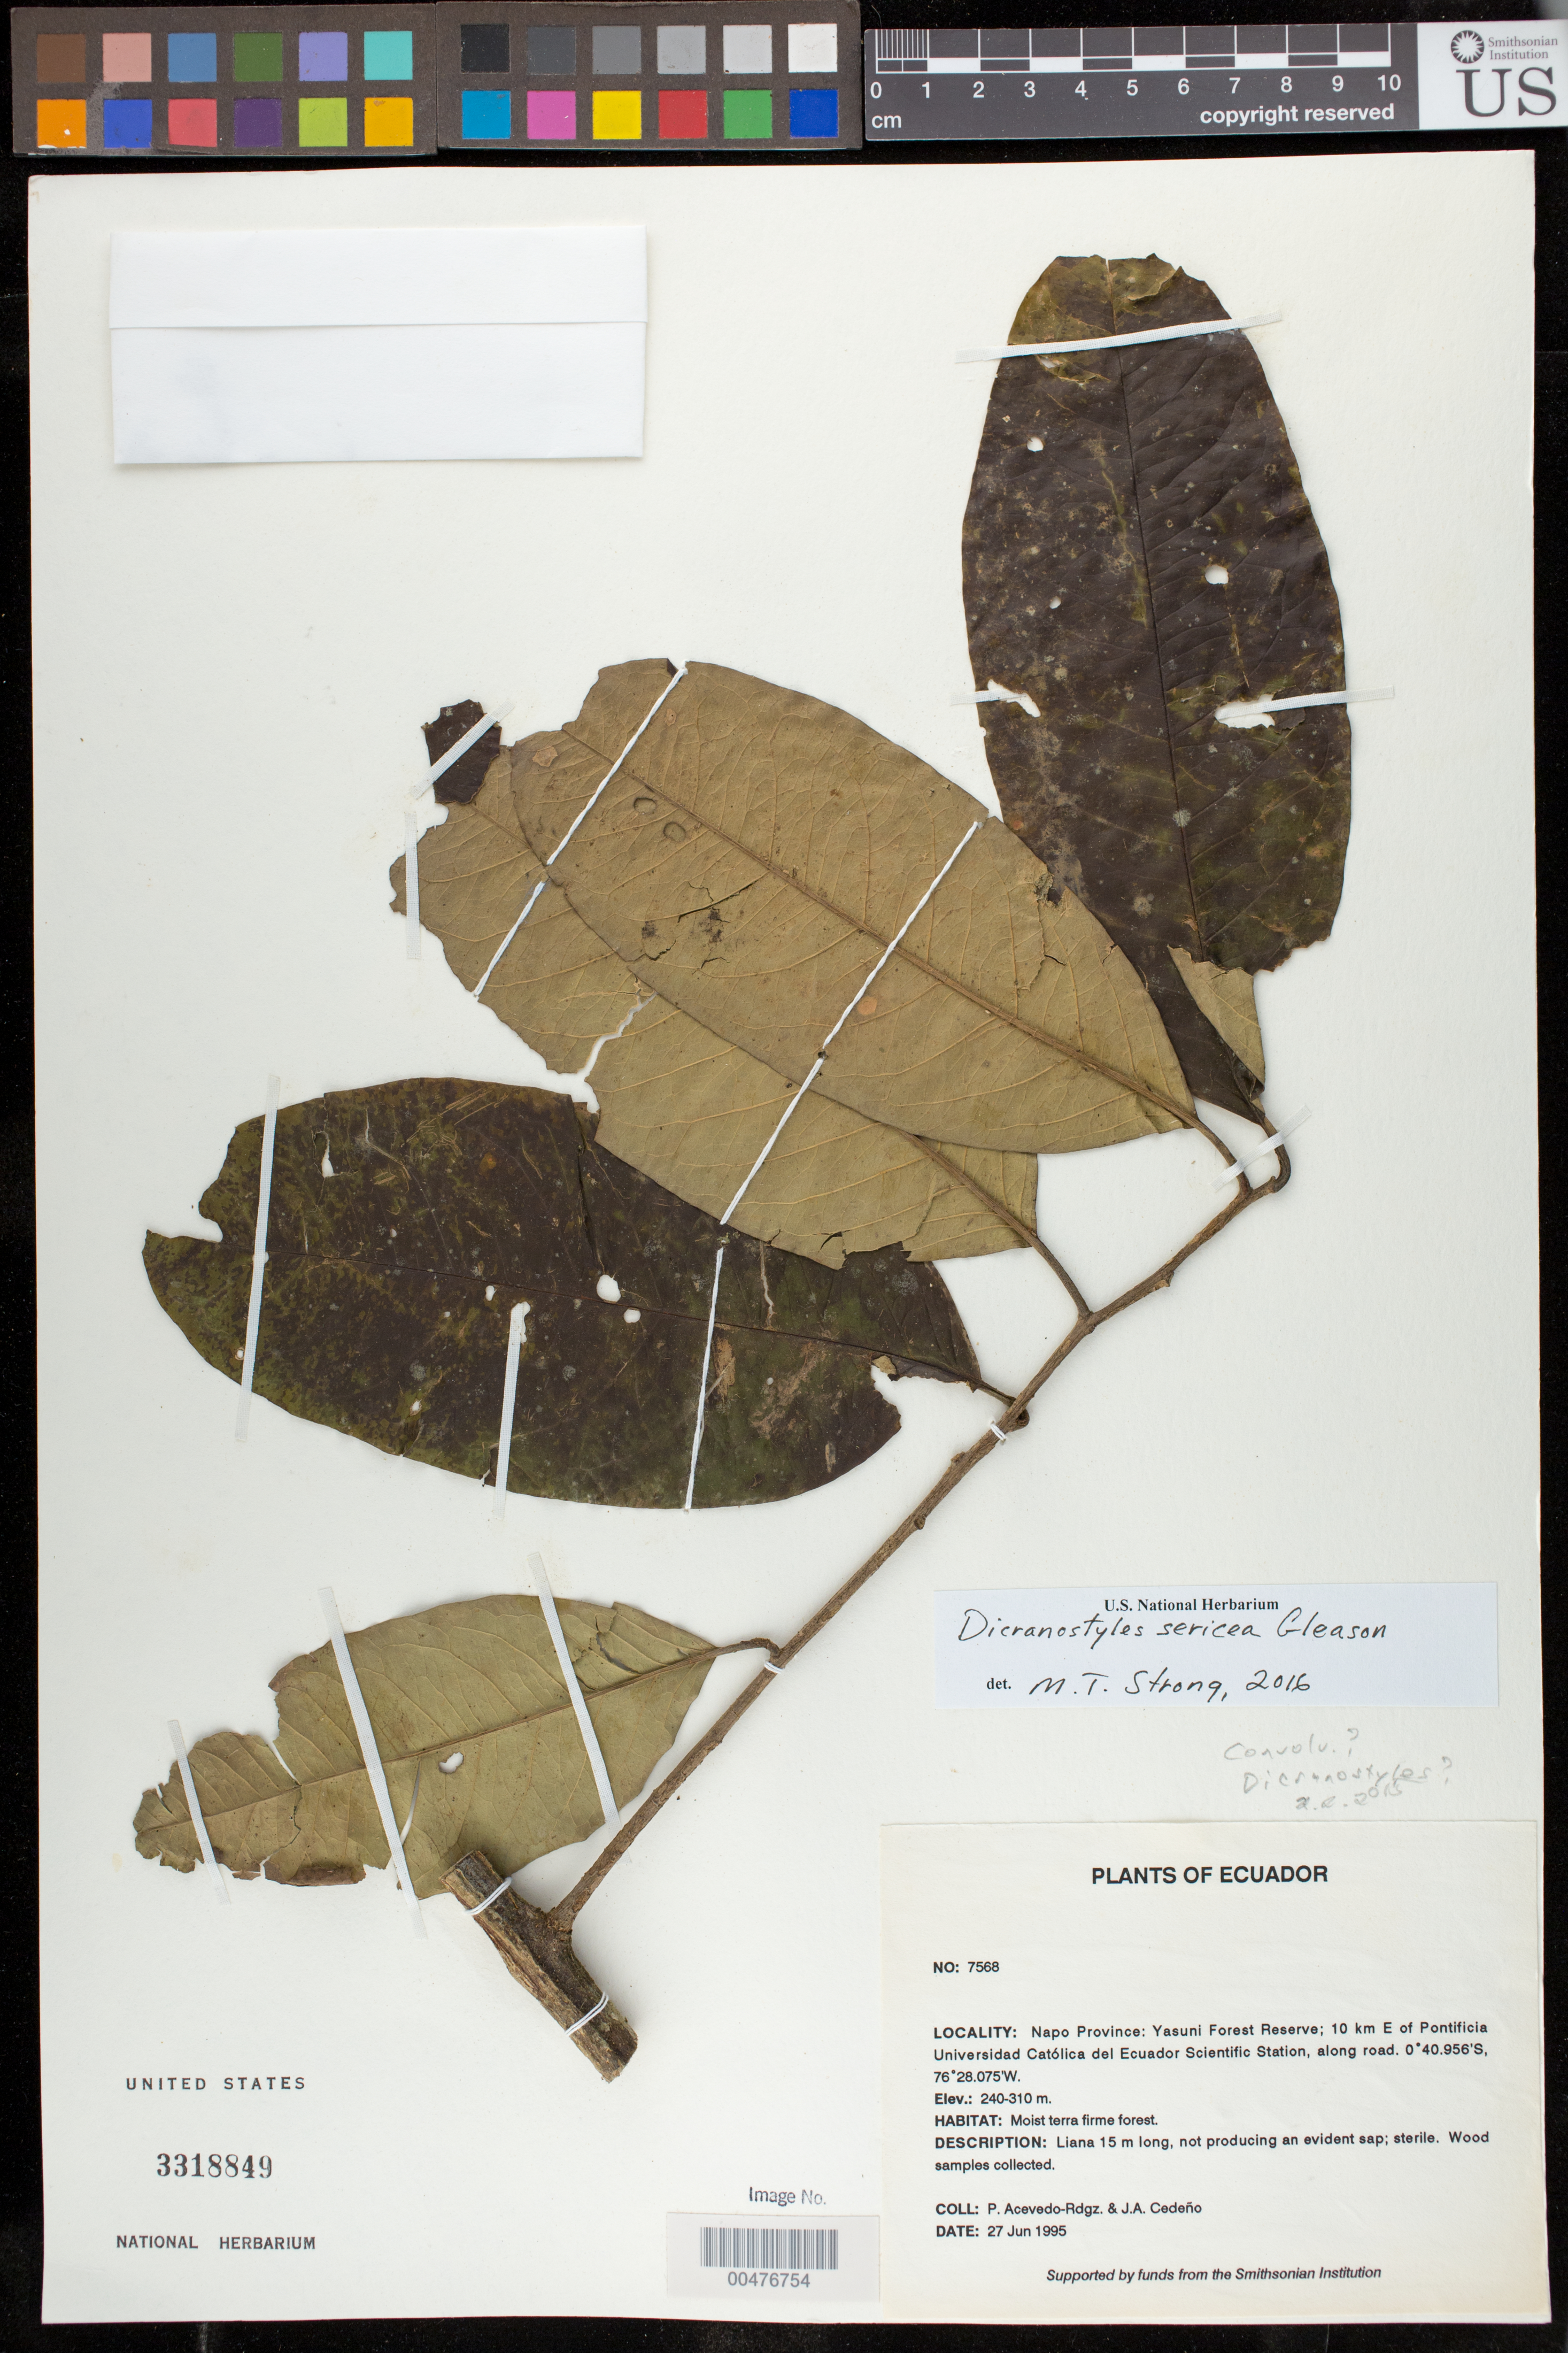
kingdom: Plantae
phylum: Tracheophyta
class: Magnoliopsida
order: Solanales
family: Convolvulaceae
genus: Dicranostyles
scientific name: Dicranostyles sericea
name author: Gleason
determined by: Strong, M. T., (US), Smithsonian Institution - National Museum of Natural History (UNITED STATES)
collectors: P. Acevedo-Rodr. & J. A. Cedeño M.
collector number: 7568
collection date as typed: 27 Jun 1995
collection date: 1995-06-27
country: Ecuador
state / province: Napo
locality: Napo Province: Yasuni Forest Reserve; 10 km E of Pontificia Universidad Católica del Ecuador Scientific Station along road.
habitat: Moist terra firme forest.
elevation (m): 240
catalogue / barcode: US 3318849